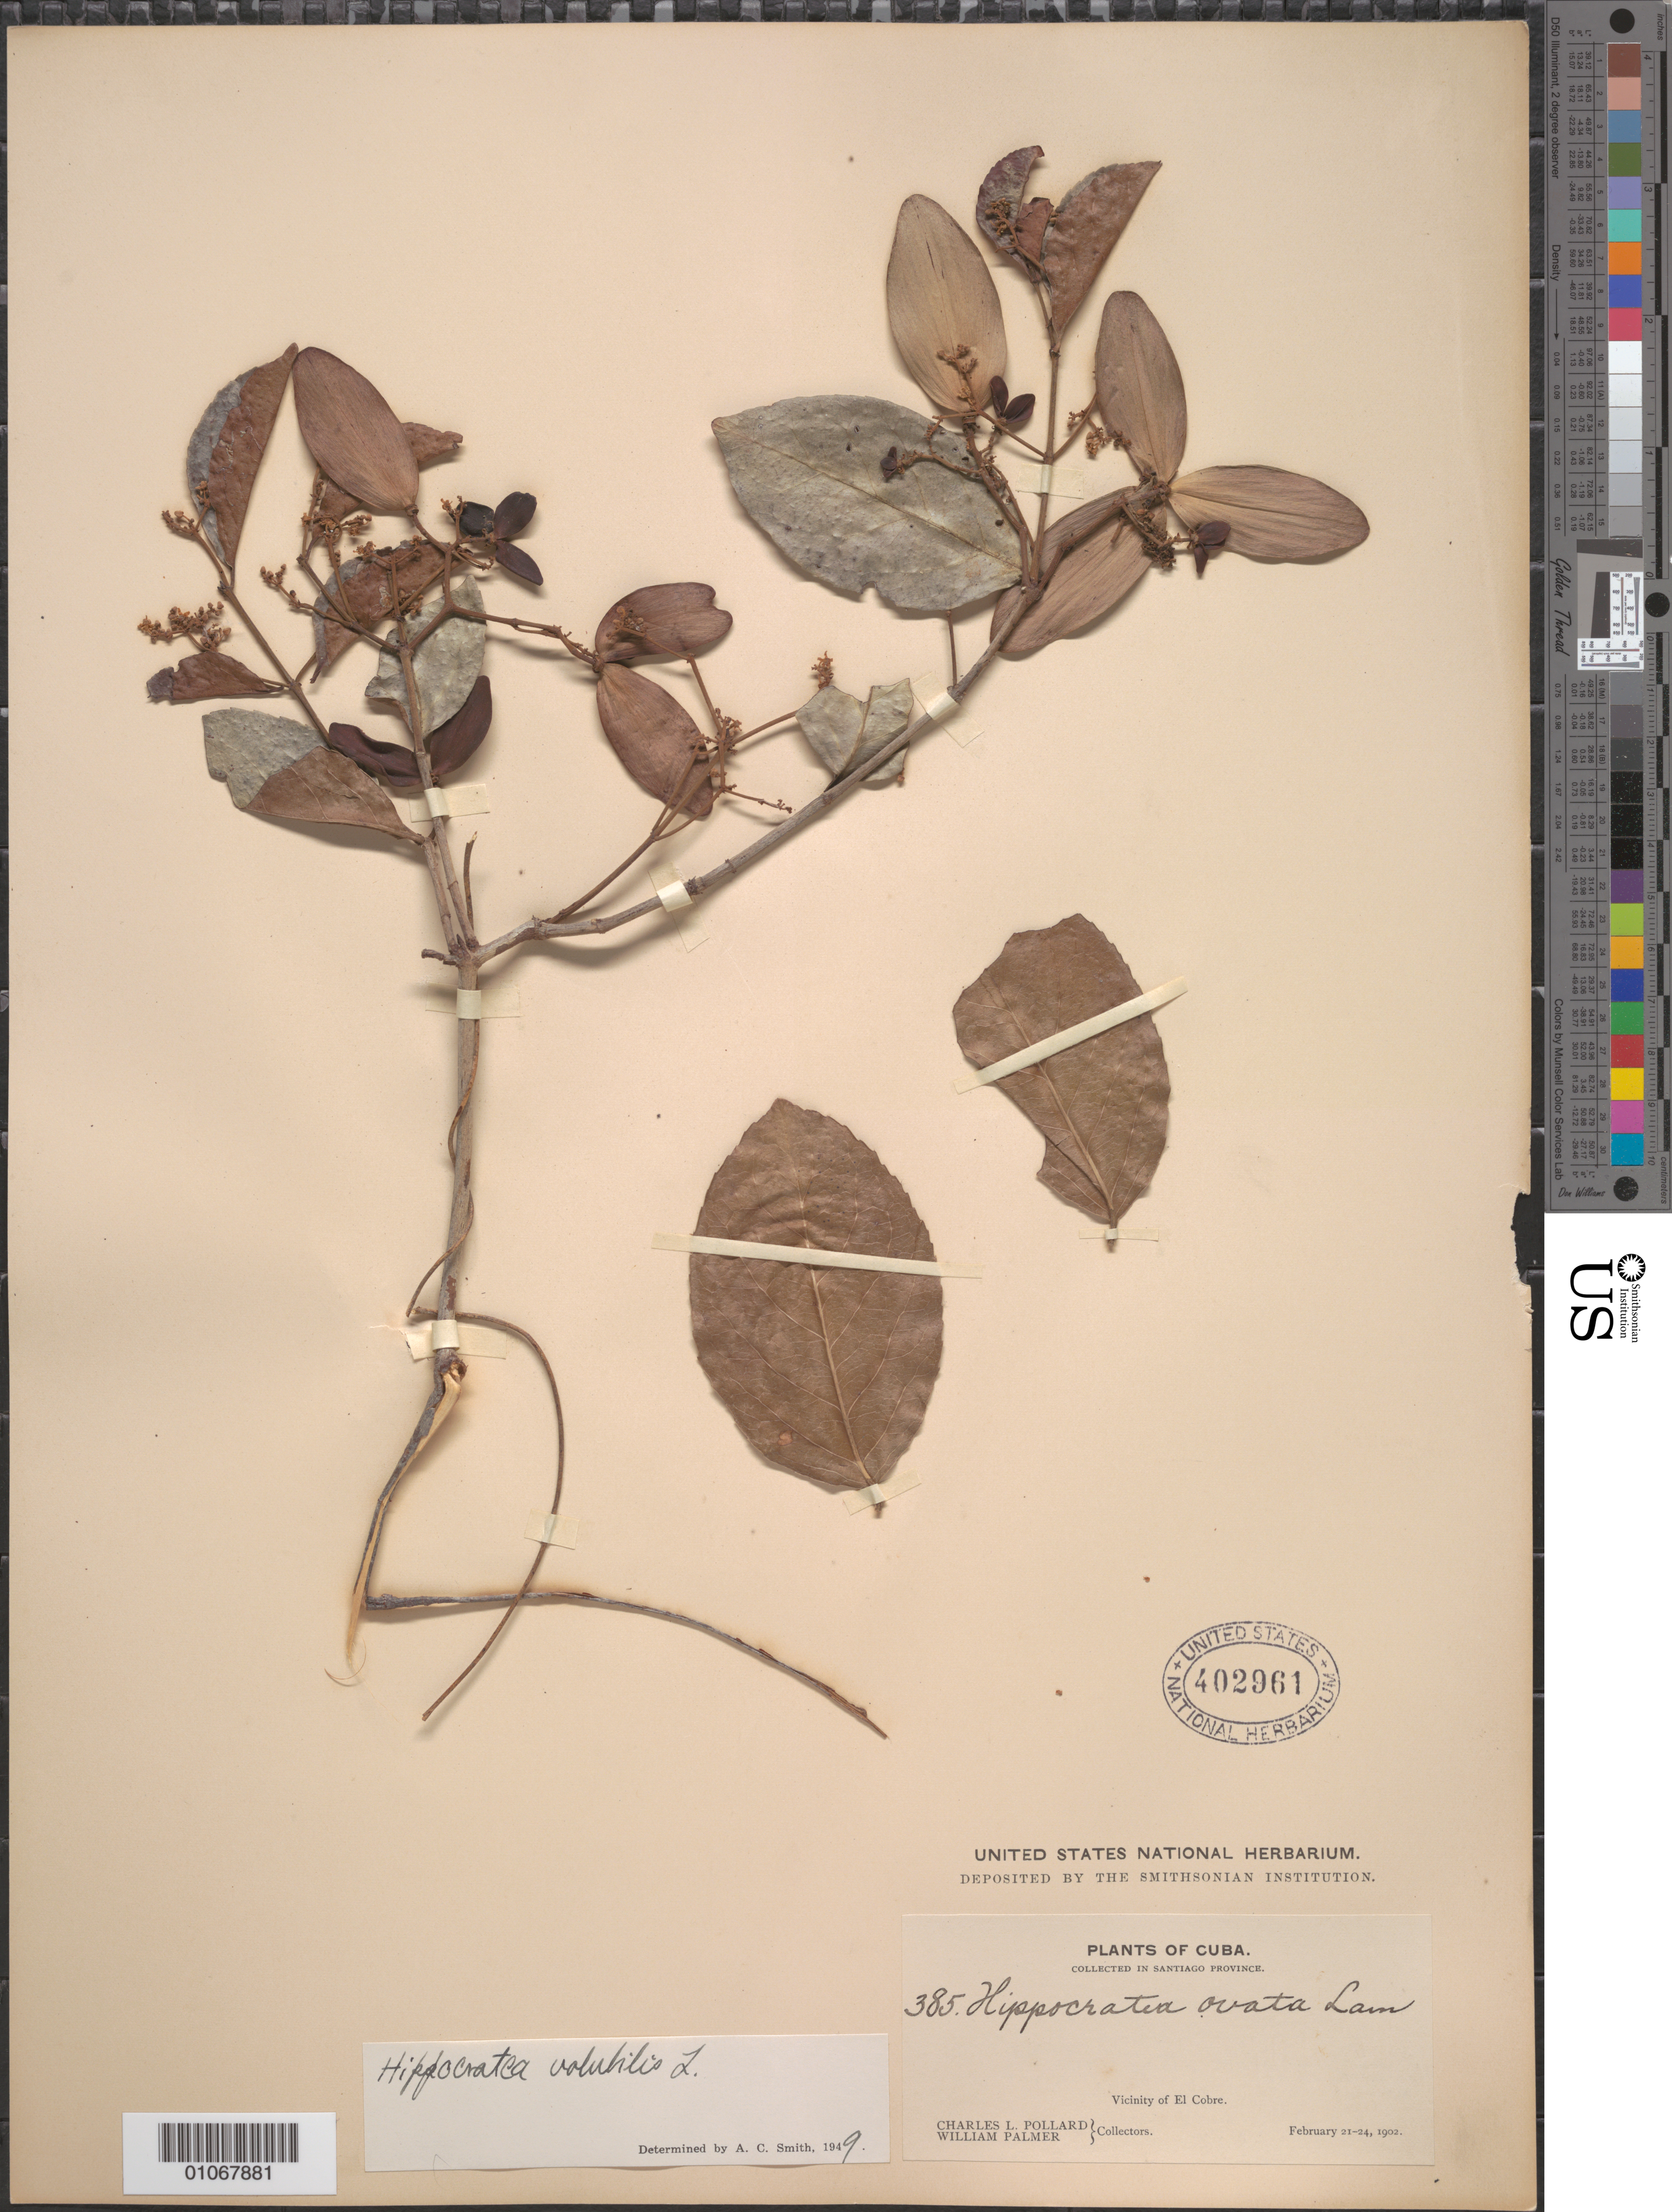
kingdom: Plantae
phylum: Tracheophyta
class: Magnoliopsida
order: Celastrales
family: Celastraceae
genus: Hippocratea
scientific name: Hippocratea volubilis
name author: L.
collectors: C. L. Pollard & W. Palmer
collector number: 385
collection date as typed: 21 Feb 1902 to 24 Feb 1902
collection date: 1902-02-21/1902-02-24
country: Cuba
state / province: Santiago de Cuba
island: Cuba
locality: El Cobre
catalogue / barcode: US 402961